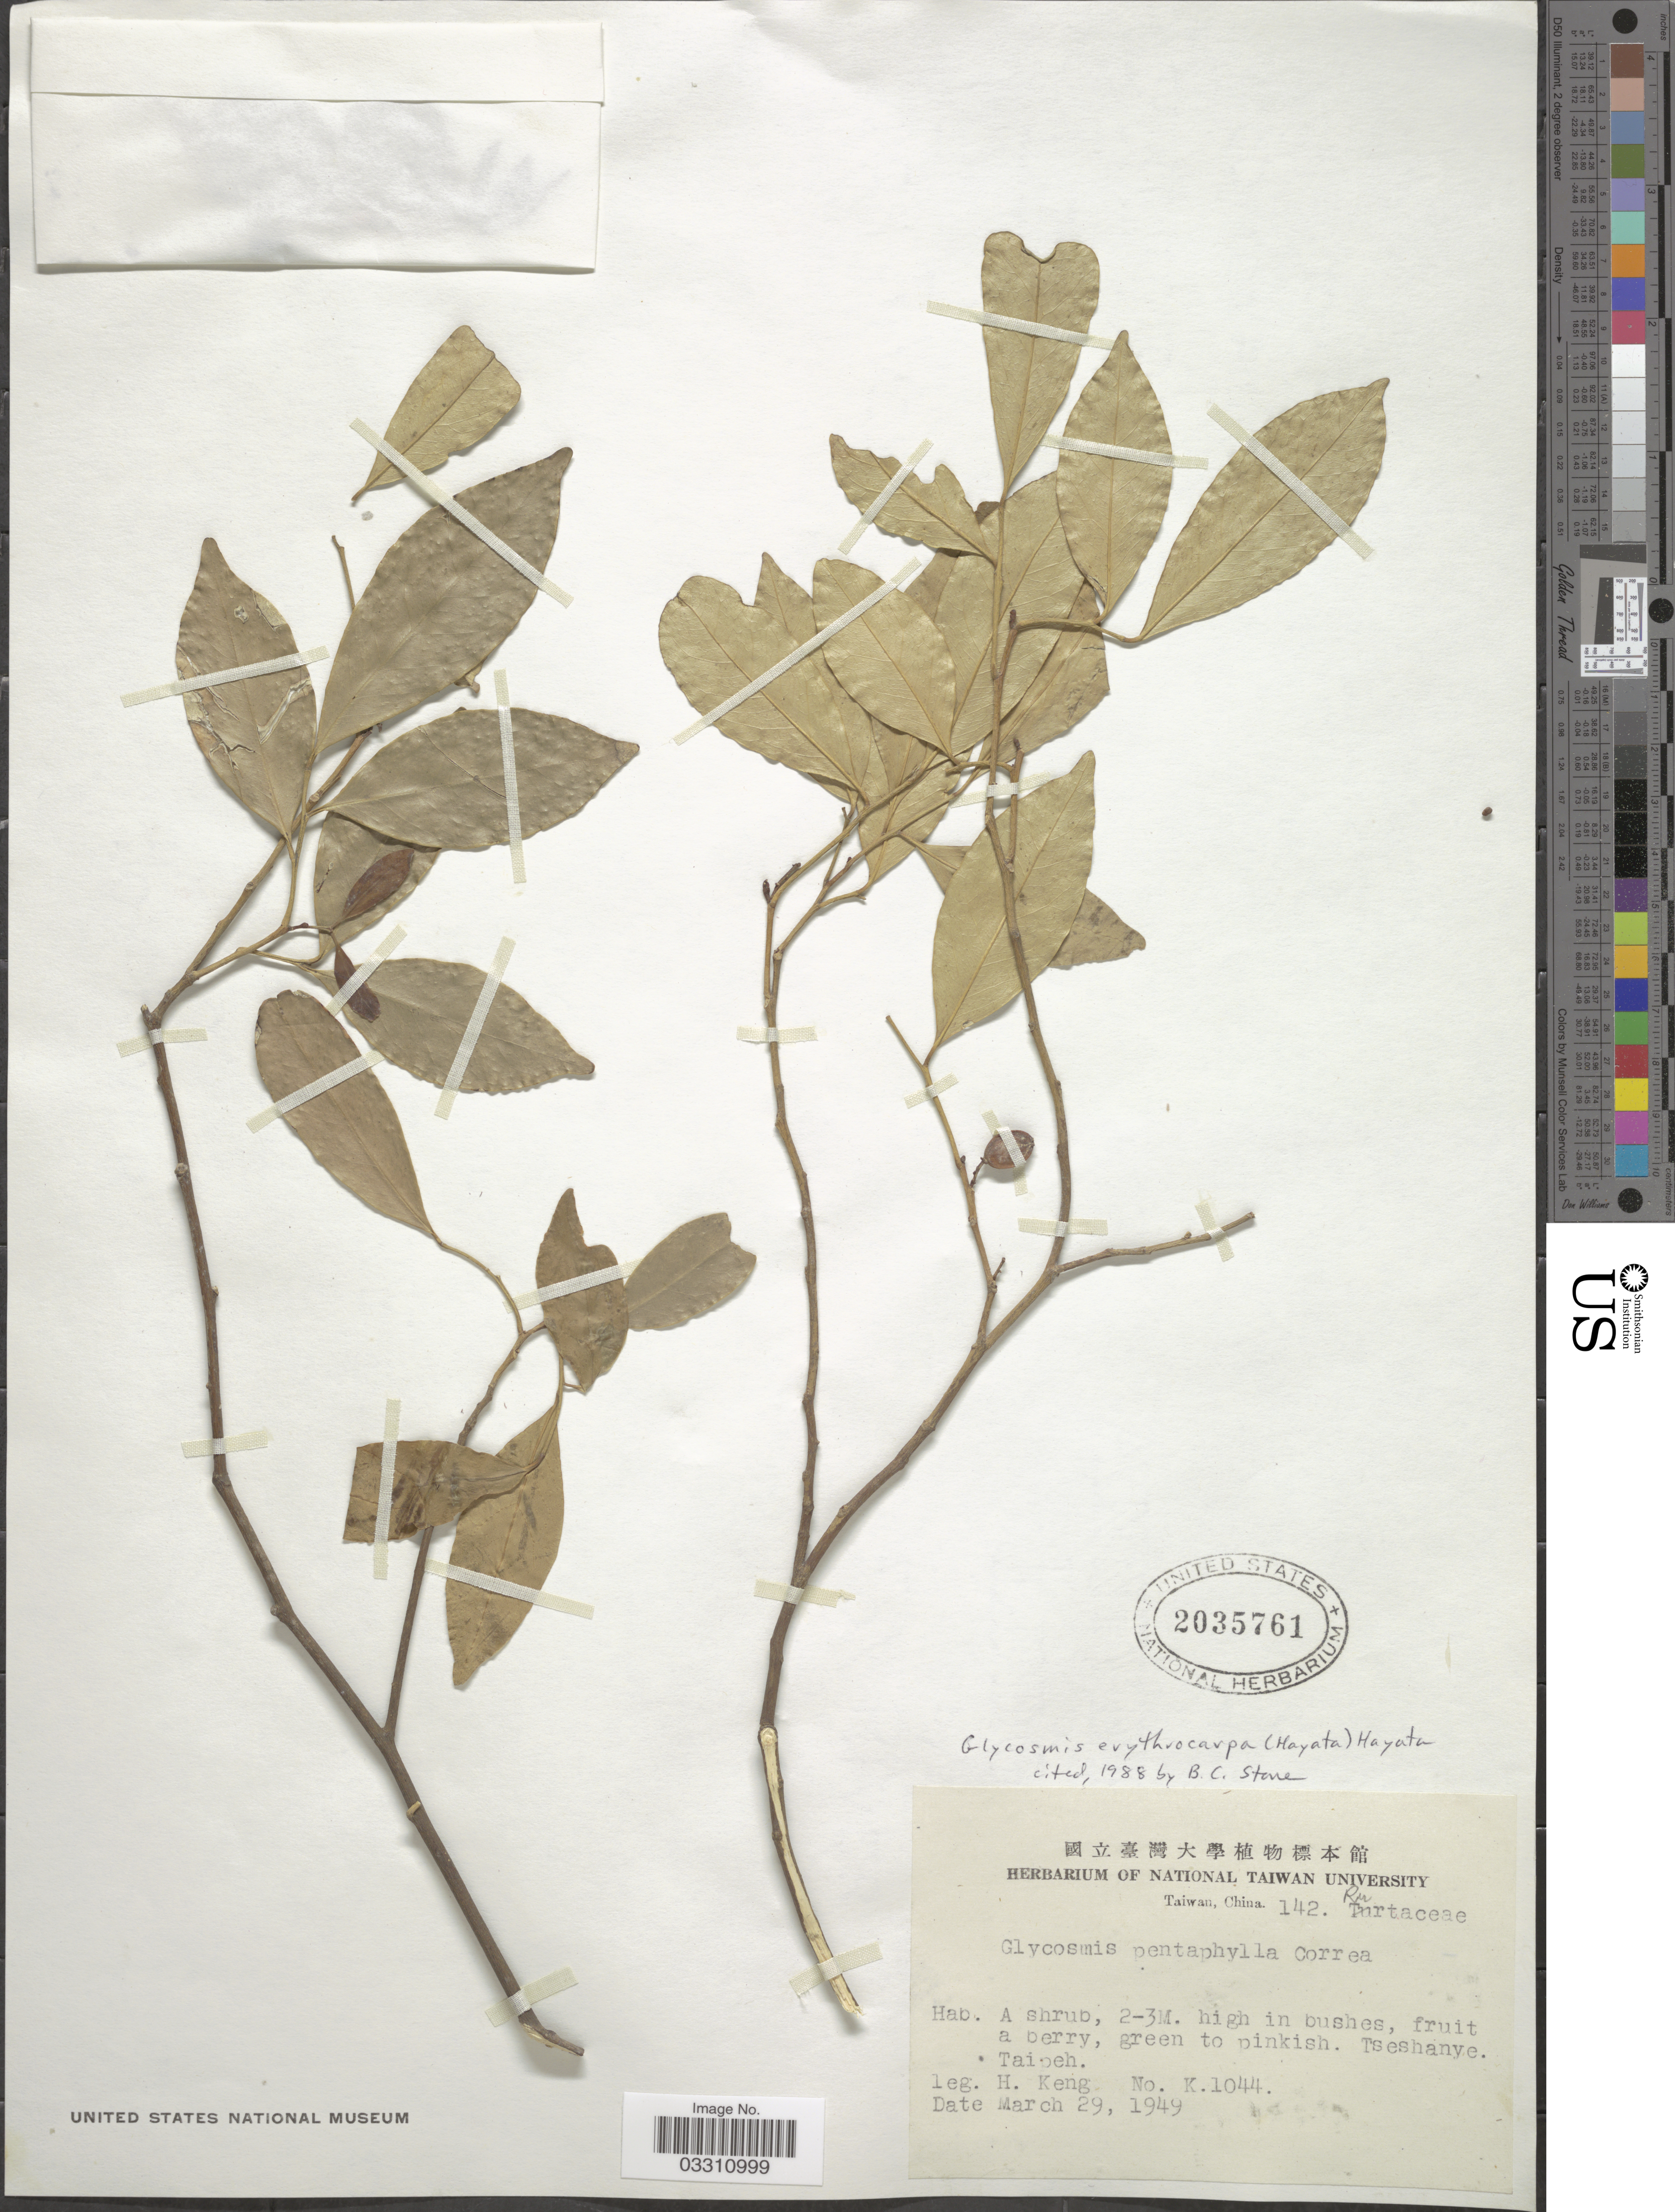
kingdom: Plantae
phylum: Tracheophyta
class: Magnoliopsida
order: Sapindales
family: Rutaceae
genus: Glycosmis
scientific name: Glycosmis erythrocarpa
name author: (Hayata) Hayata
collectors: H. Keng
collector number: K1044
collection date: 1949-03-29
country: Taiwan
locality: Tseshanye, Taipeh.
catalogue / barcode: US 2035761